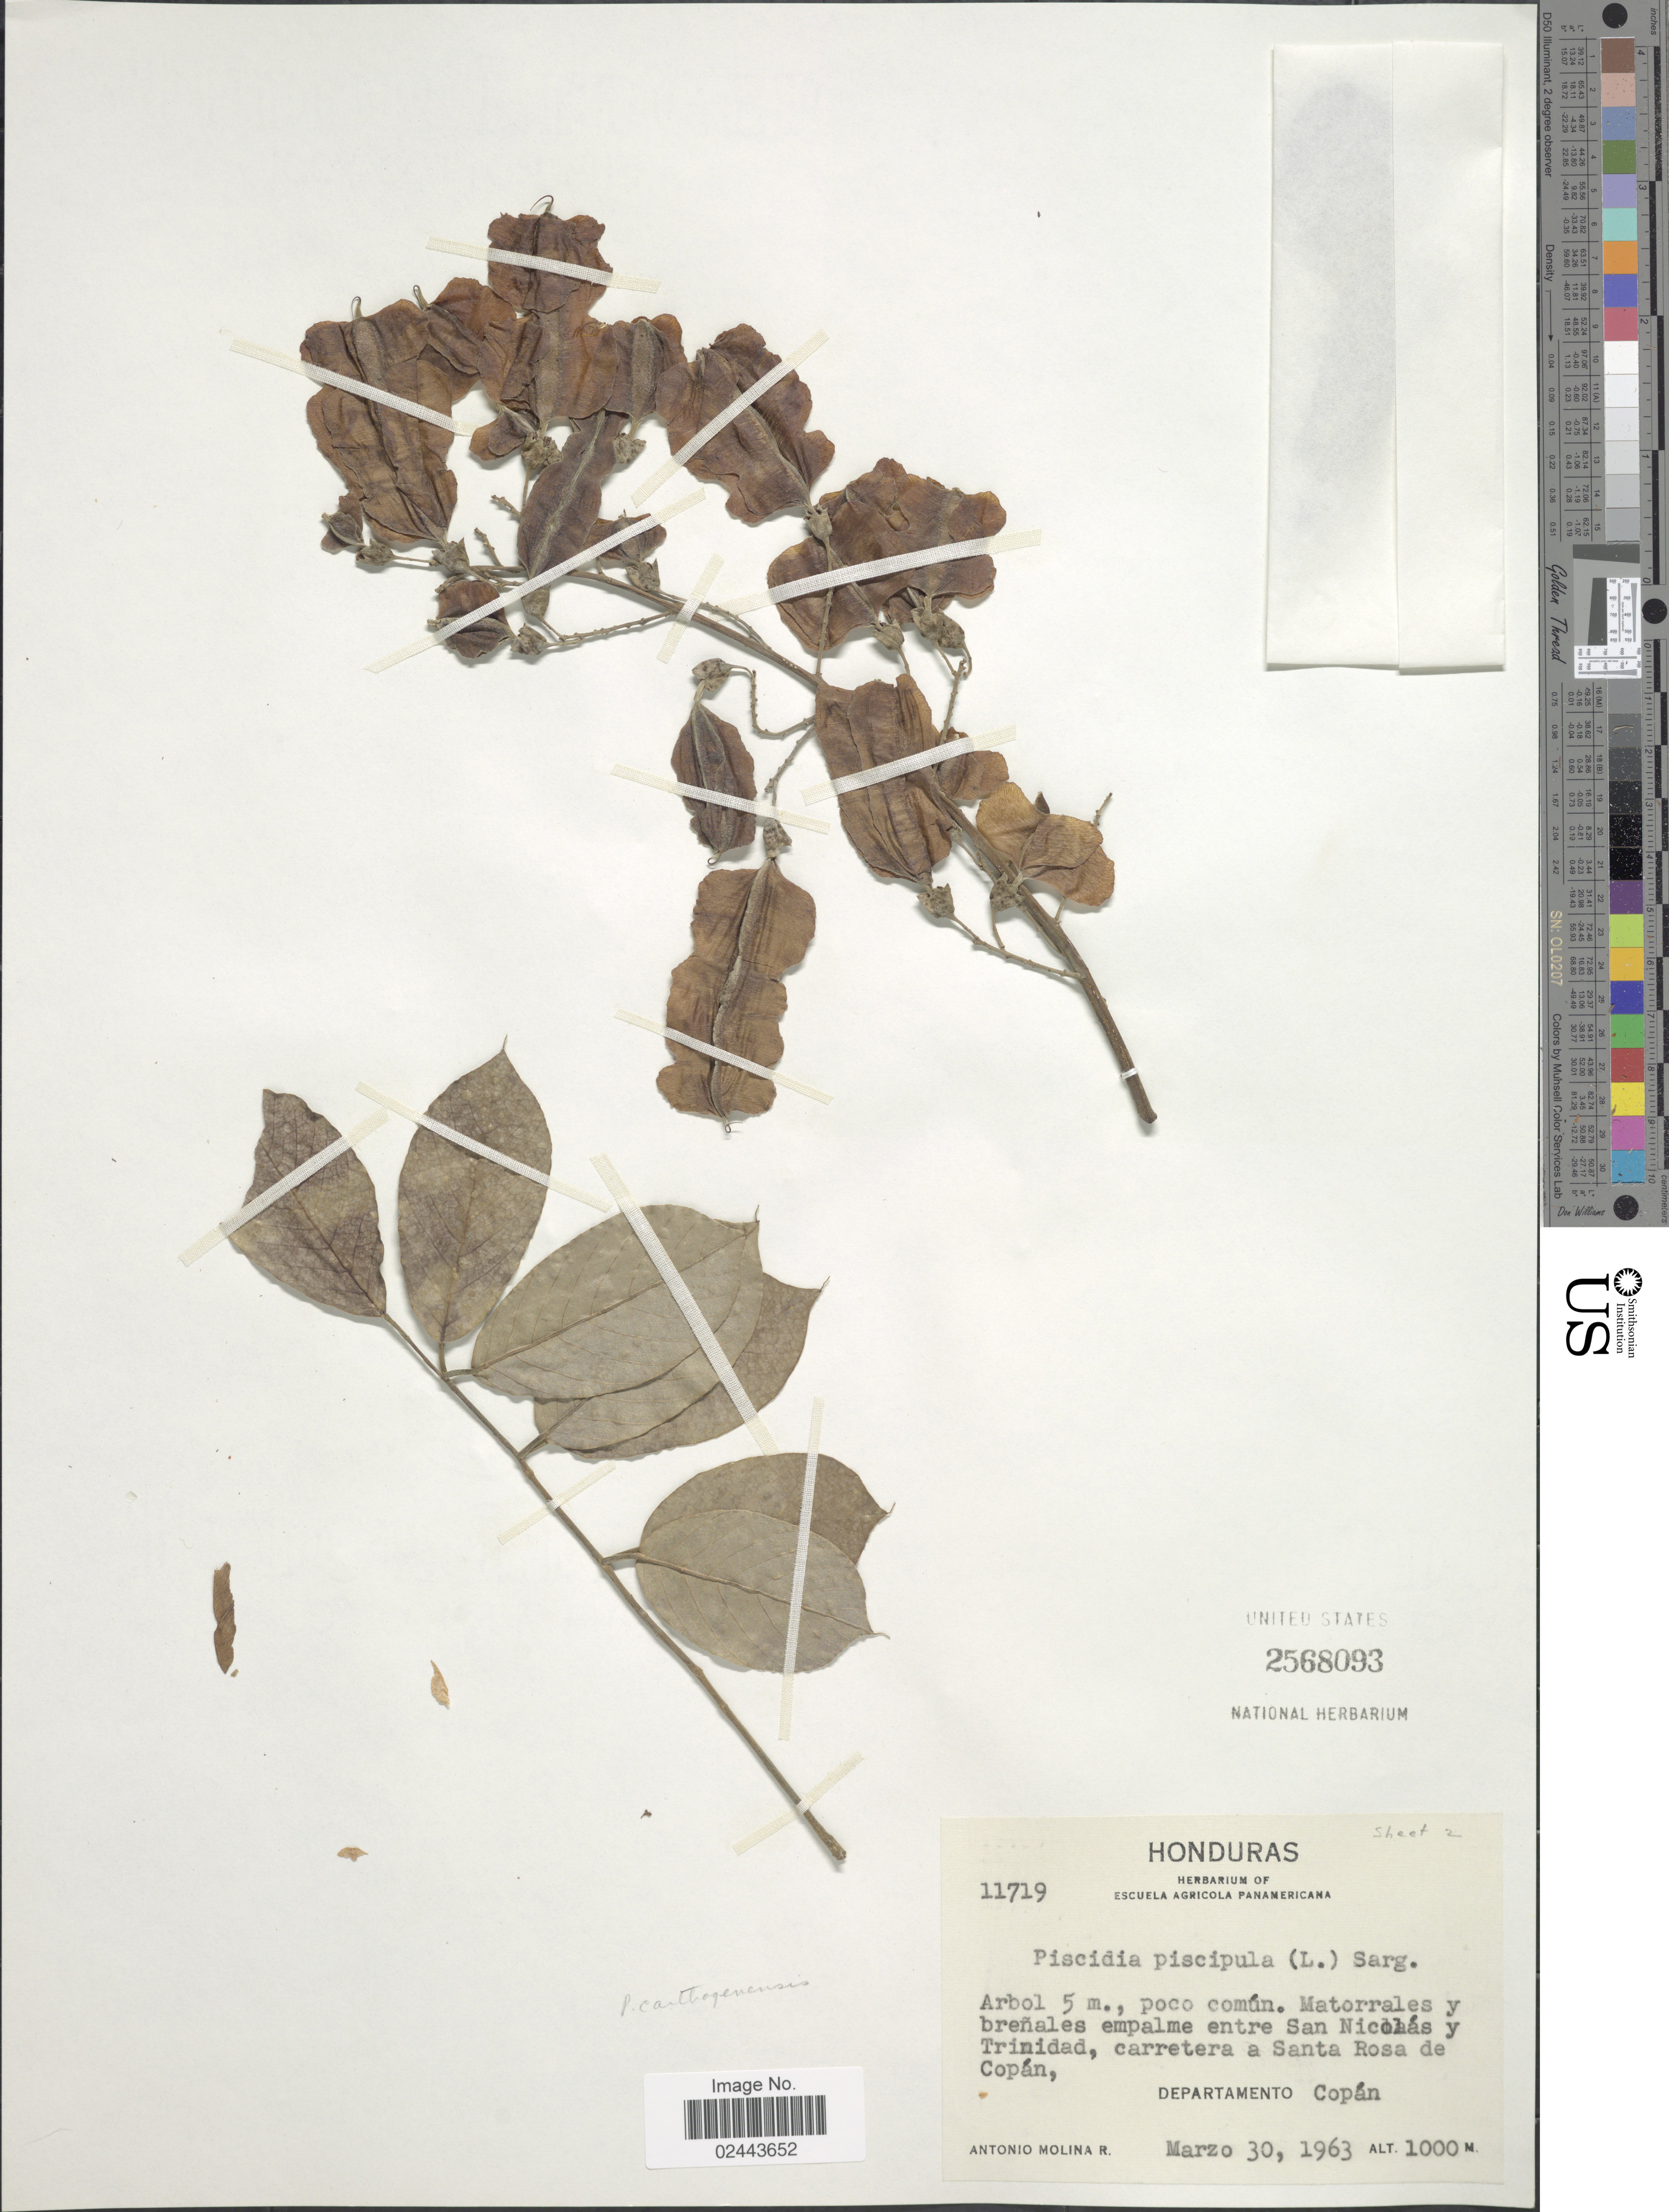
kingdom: Plantae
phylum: Tracheophyta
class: Magnoliopsida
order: Fabales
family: Fabaceae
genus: Piscidia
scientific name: Piscidia carthagenensis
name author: Jacq.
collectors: A. Molina R.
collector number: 11719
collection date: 1963-03-30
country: Honduras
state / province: Copán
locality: Matorrales y brenales empalme entre San Nicolas y Trinidad, carretera a Santa Rosa de Copan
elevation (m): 1000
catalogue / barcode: US 2568093